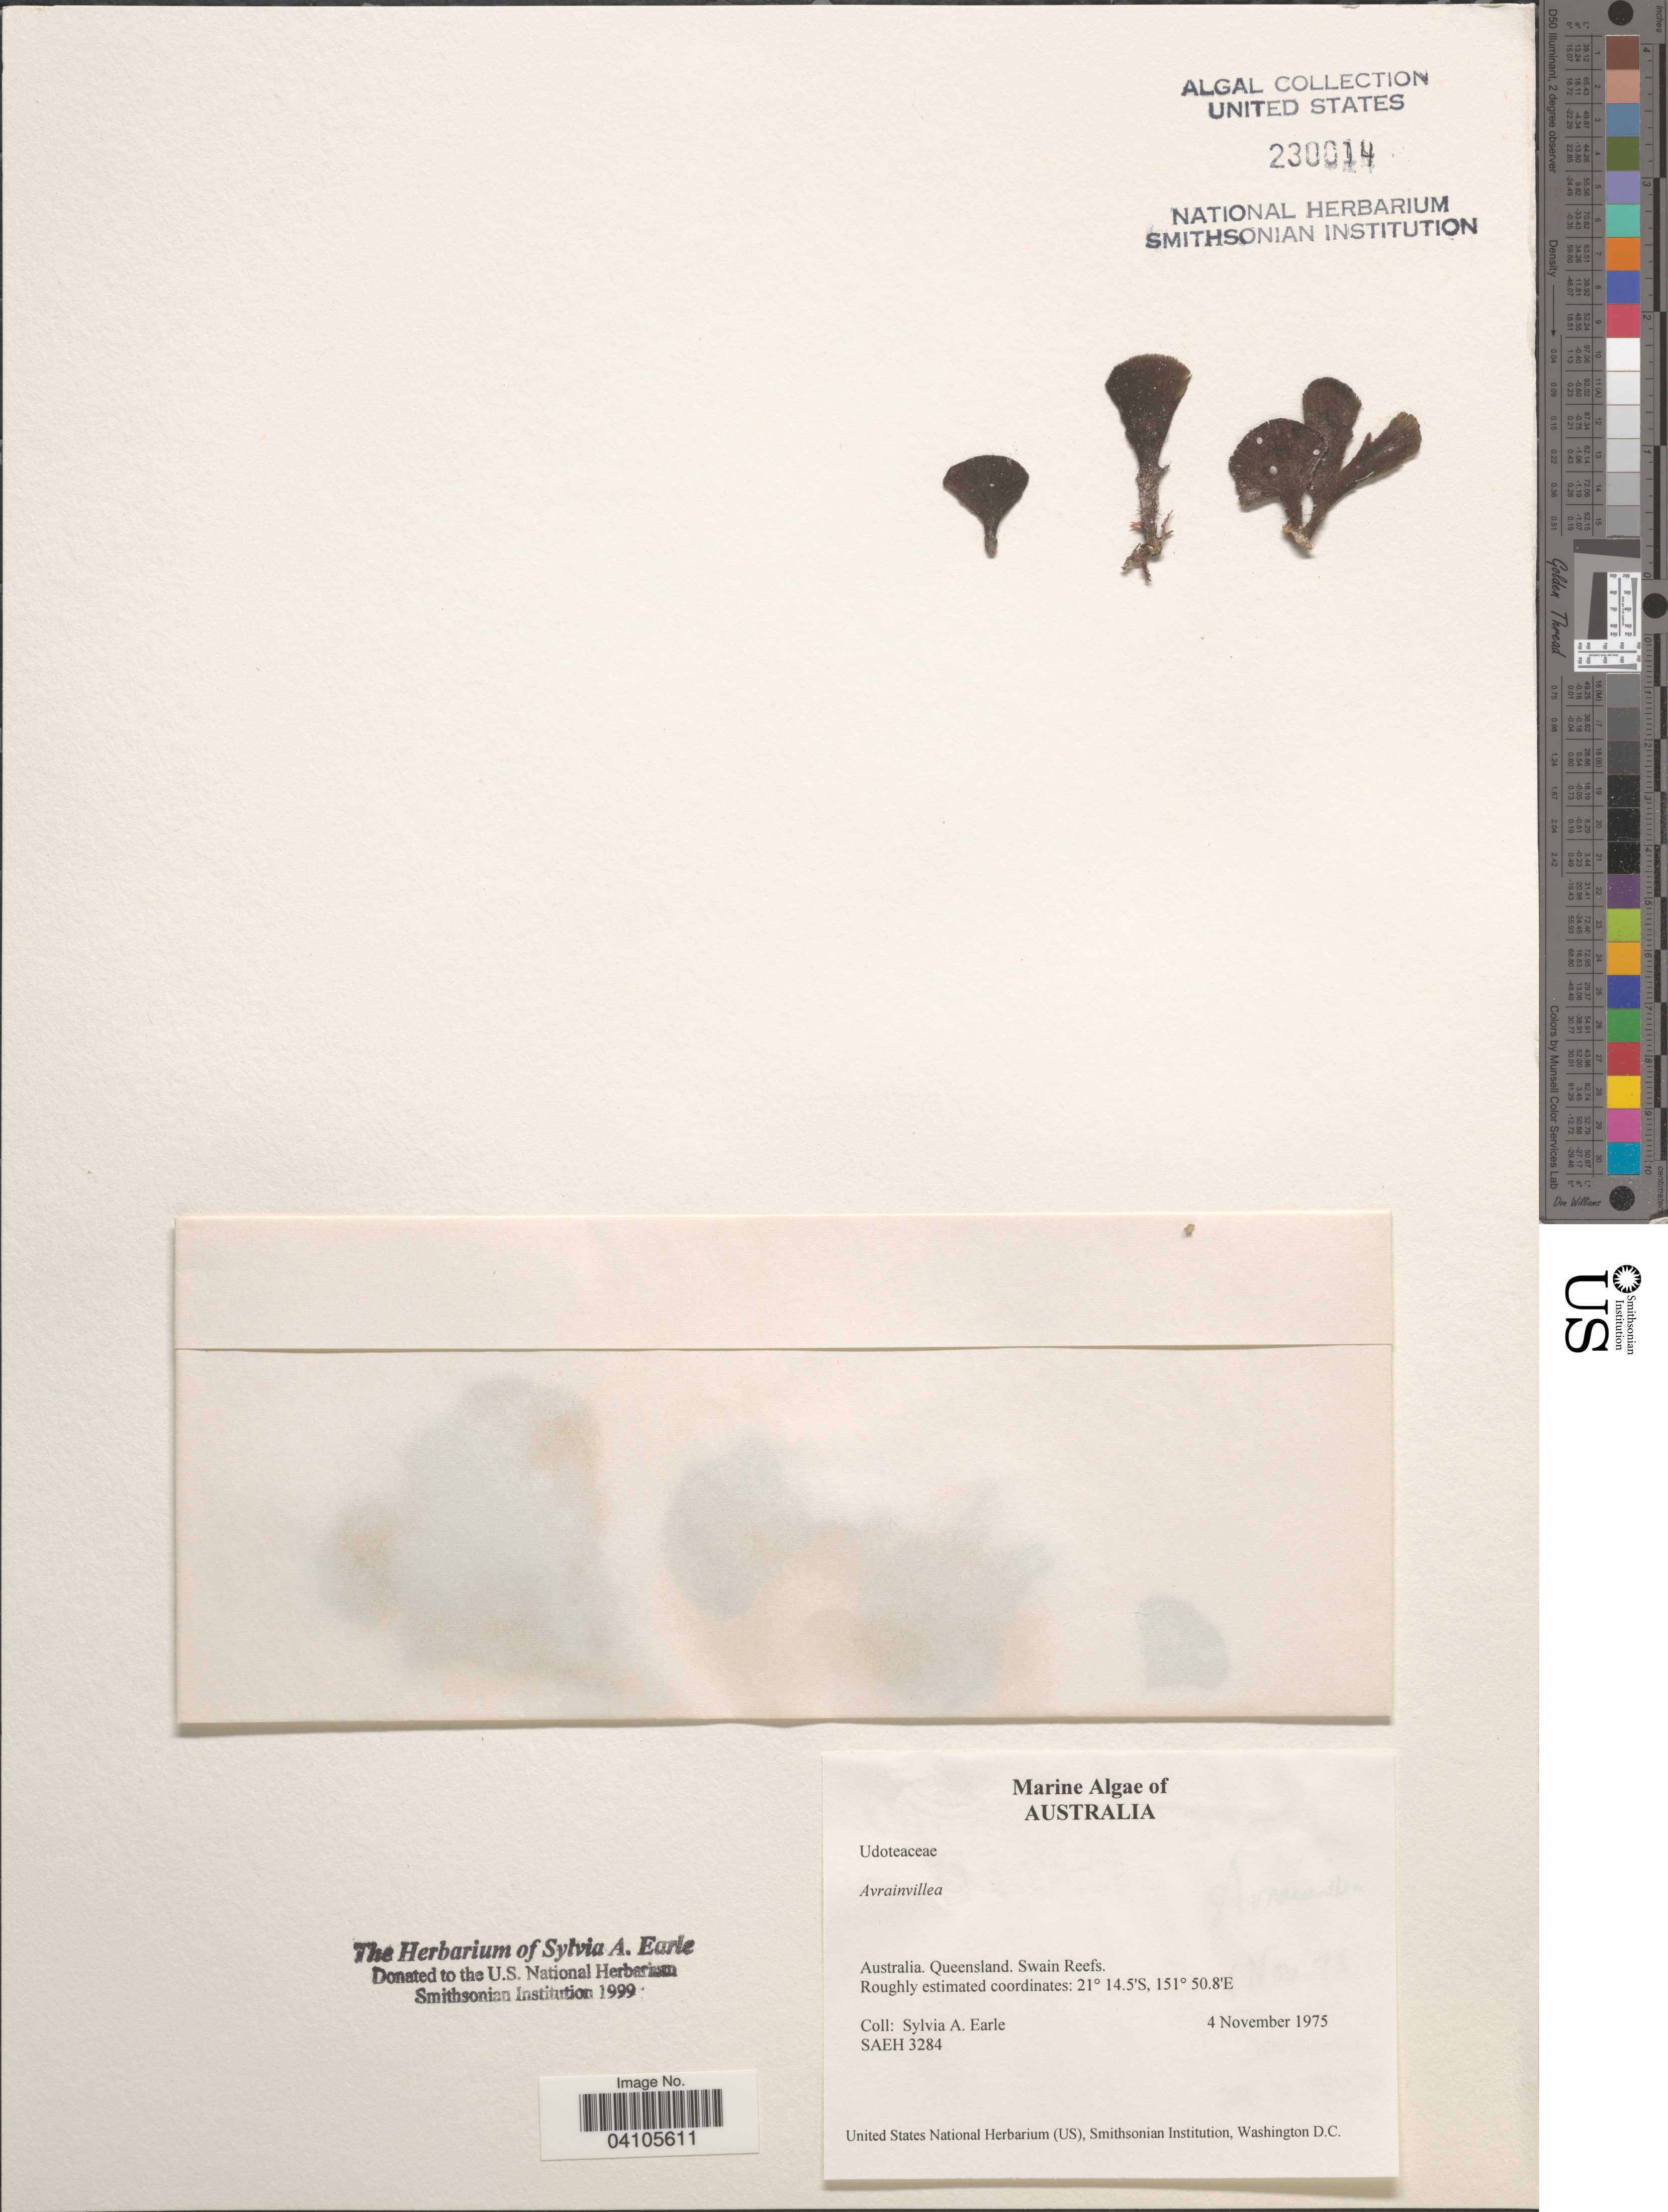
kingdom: Plantae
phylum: Chlorophyta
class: Ulvophyceae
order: Bryopsidales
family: Dichotomosiphonaceae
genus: Avrainvillea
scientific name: Avrainvillea sp.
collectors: S. A. Earle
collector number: SAEH 3284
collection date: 1975-11-04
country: Australia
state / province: Queensland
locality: Swain Reefs.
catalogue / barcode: US 230014